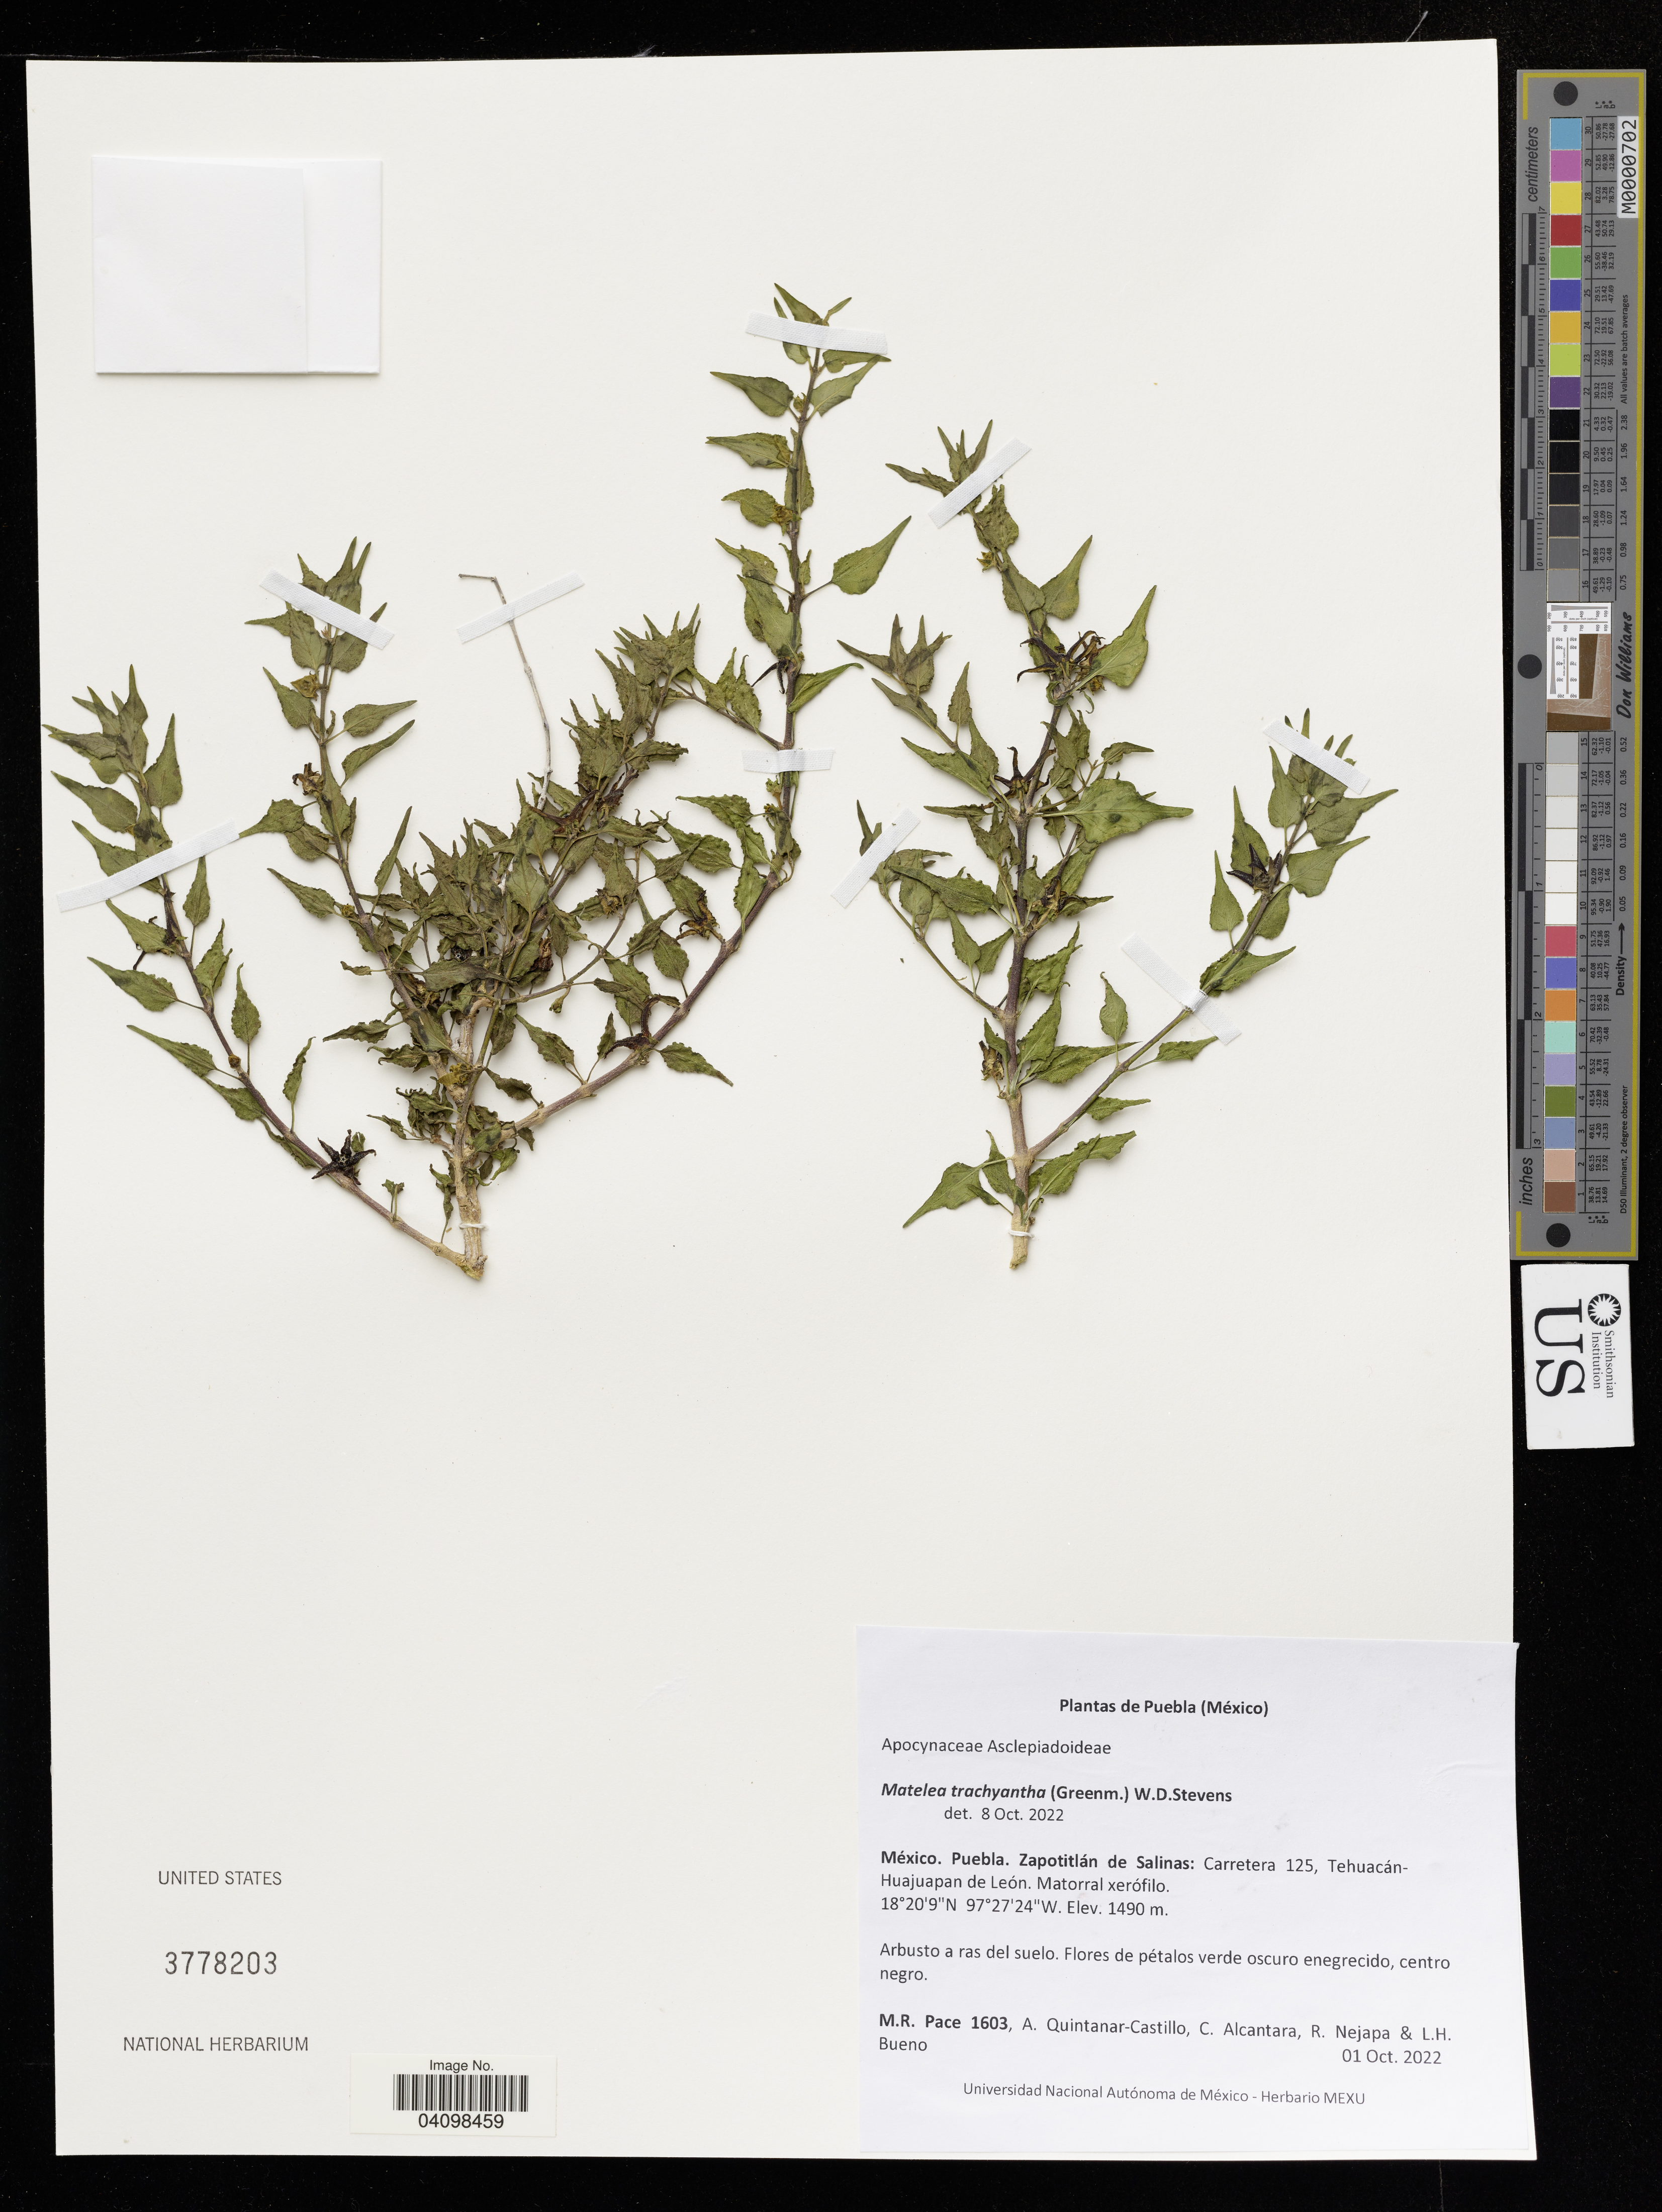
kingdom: Plantae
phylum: Tracheophyta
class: Magnoliopsida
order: Gentianales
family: Apocynaceae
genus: Matelea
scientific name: Matelea trachyantha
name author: (Greenm.) W.D. Stevens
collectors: M. Pace, A. Quintanar Castillo, C. Alcantara & R. Nejapa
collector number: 1603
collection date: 2022-10-01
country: Mexico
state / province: Puebla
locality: Zapotitlán de Salinas: Carretera 125, Tehuacán- Huajuapan de León.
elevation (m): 1490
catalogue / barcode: US 3778203